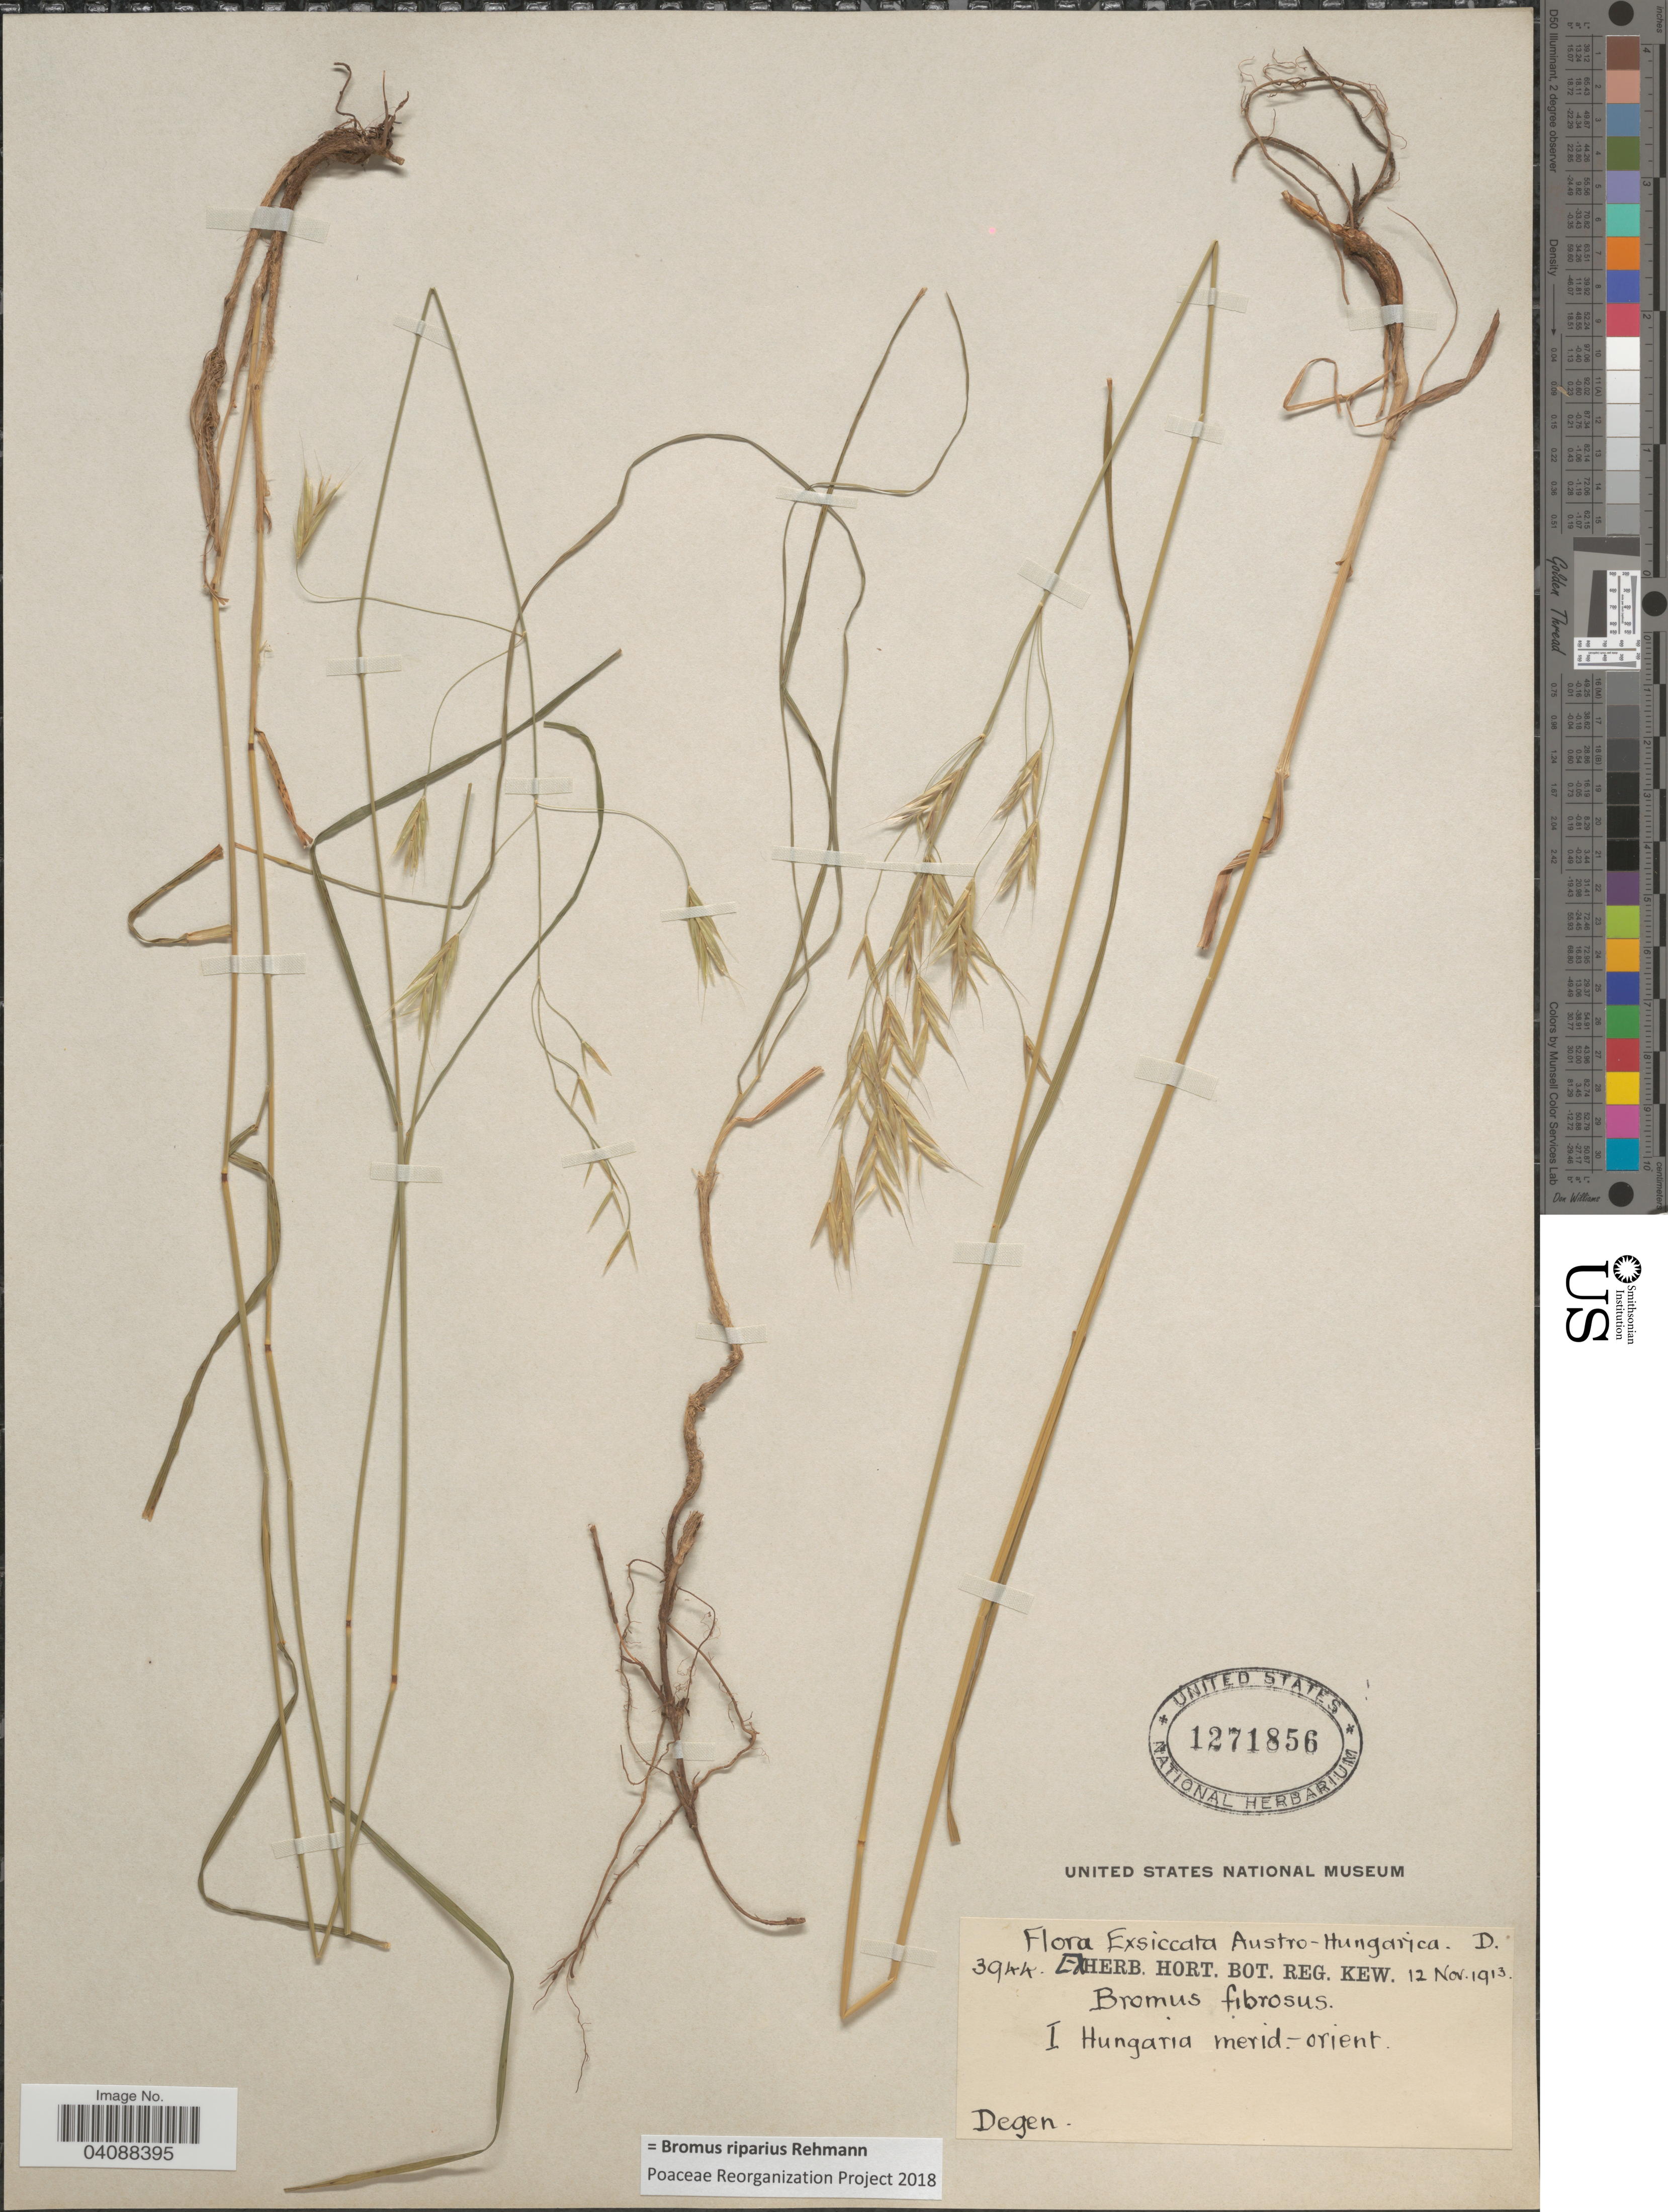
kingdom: Plantae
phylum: Tracheophyta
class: Liliopsida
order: Poales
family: Poaceae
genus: Bromus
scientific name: Bromus riparius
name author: Rehmann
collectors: Degen.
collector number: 3944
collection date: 1913-11-12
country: Hungary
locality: Austro-Hungarica. I Hungaria merid.-orient.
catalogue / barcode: US 1271856